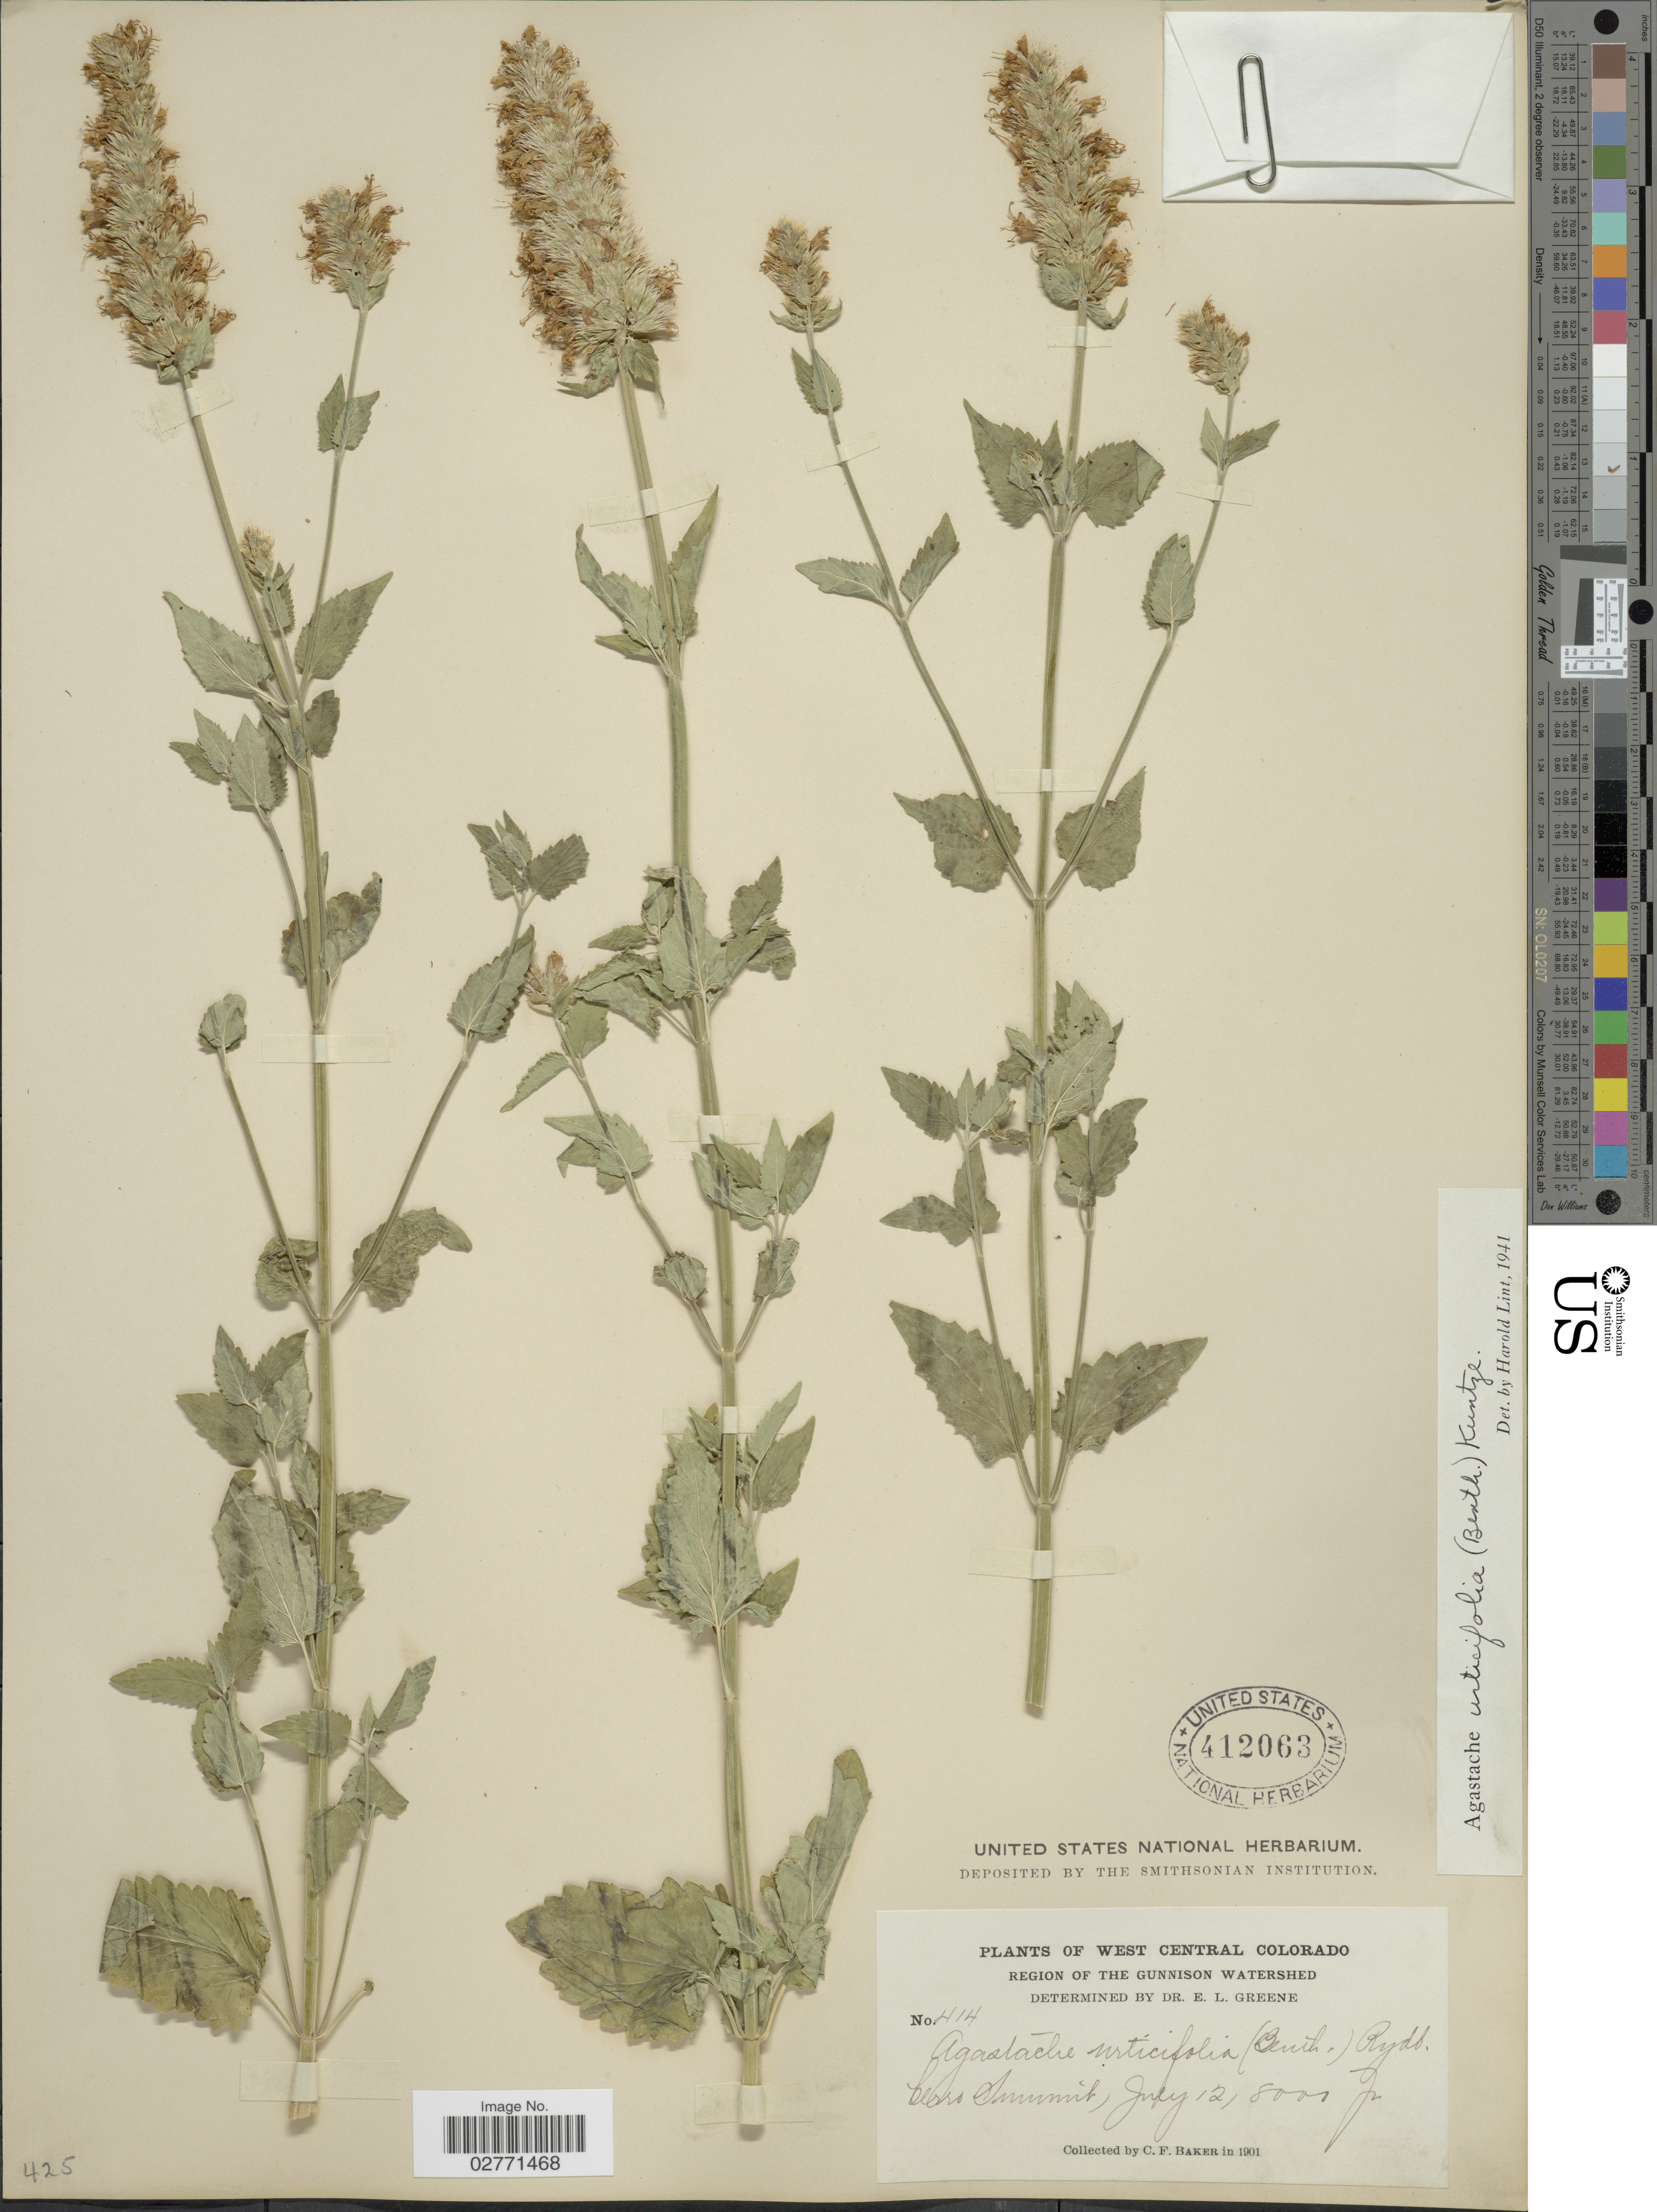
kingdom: Plantae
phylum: Tracheophyta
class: Magnoliopsida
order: Lamiales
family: Lamiaceae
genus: Agastache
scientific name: Agastache urticifolia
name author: (Benth.) Kuntze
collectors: C. F. Baker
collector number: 414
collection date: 1901-07-12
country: United States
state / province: Colorado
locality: West Central Colorado. Region of the Gunnison Watershed. Cerro Summit.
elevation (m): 2438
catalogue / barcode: US 412063